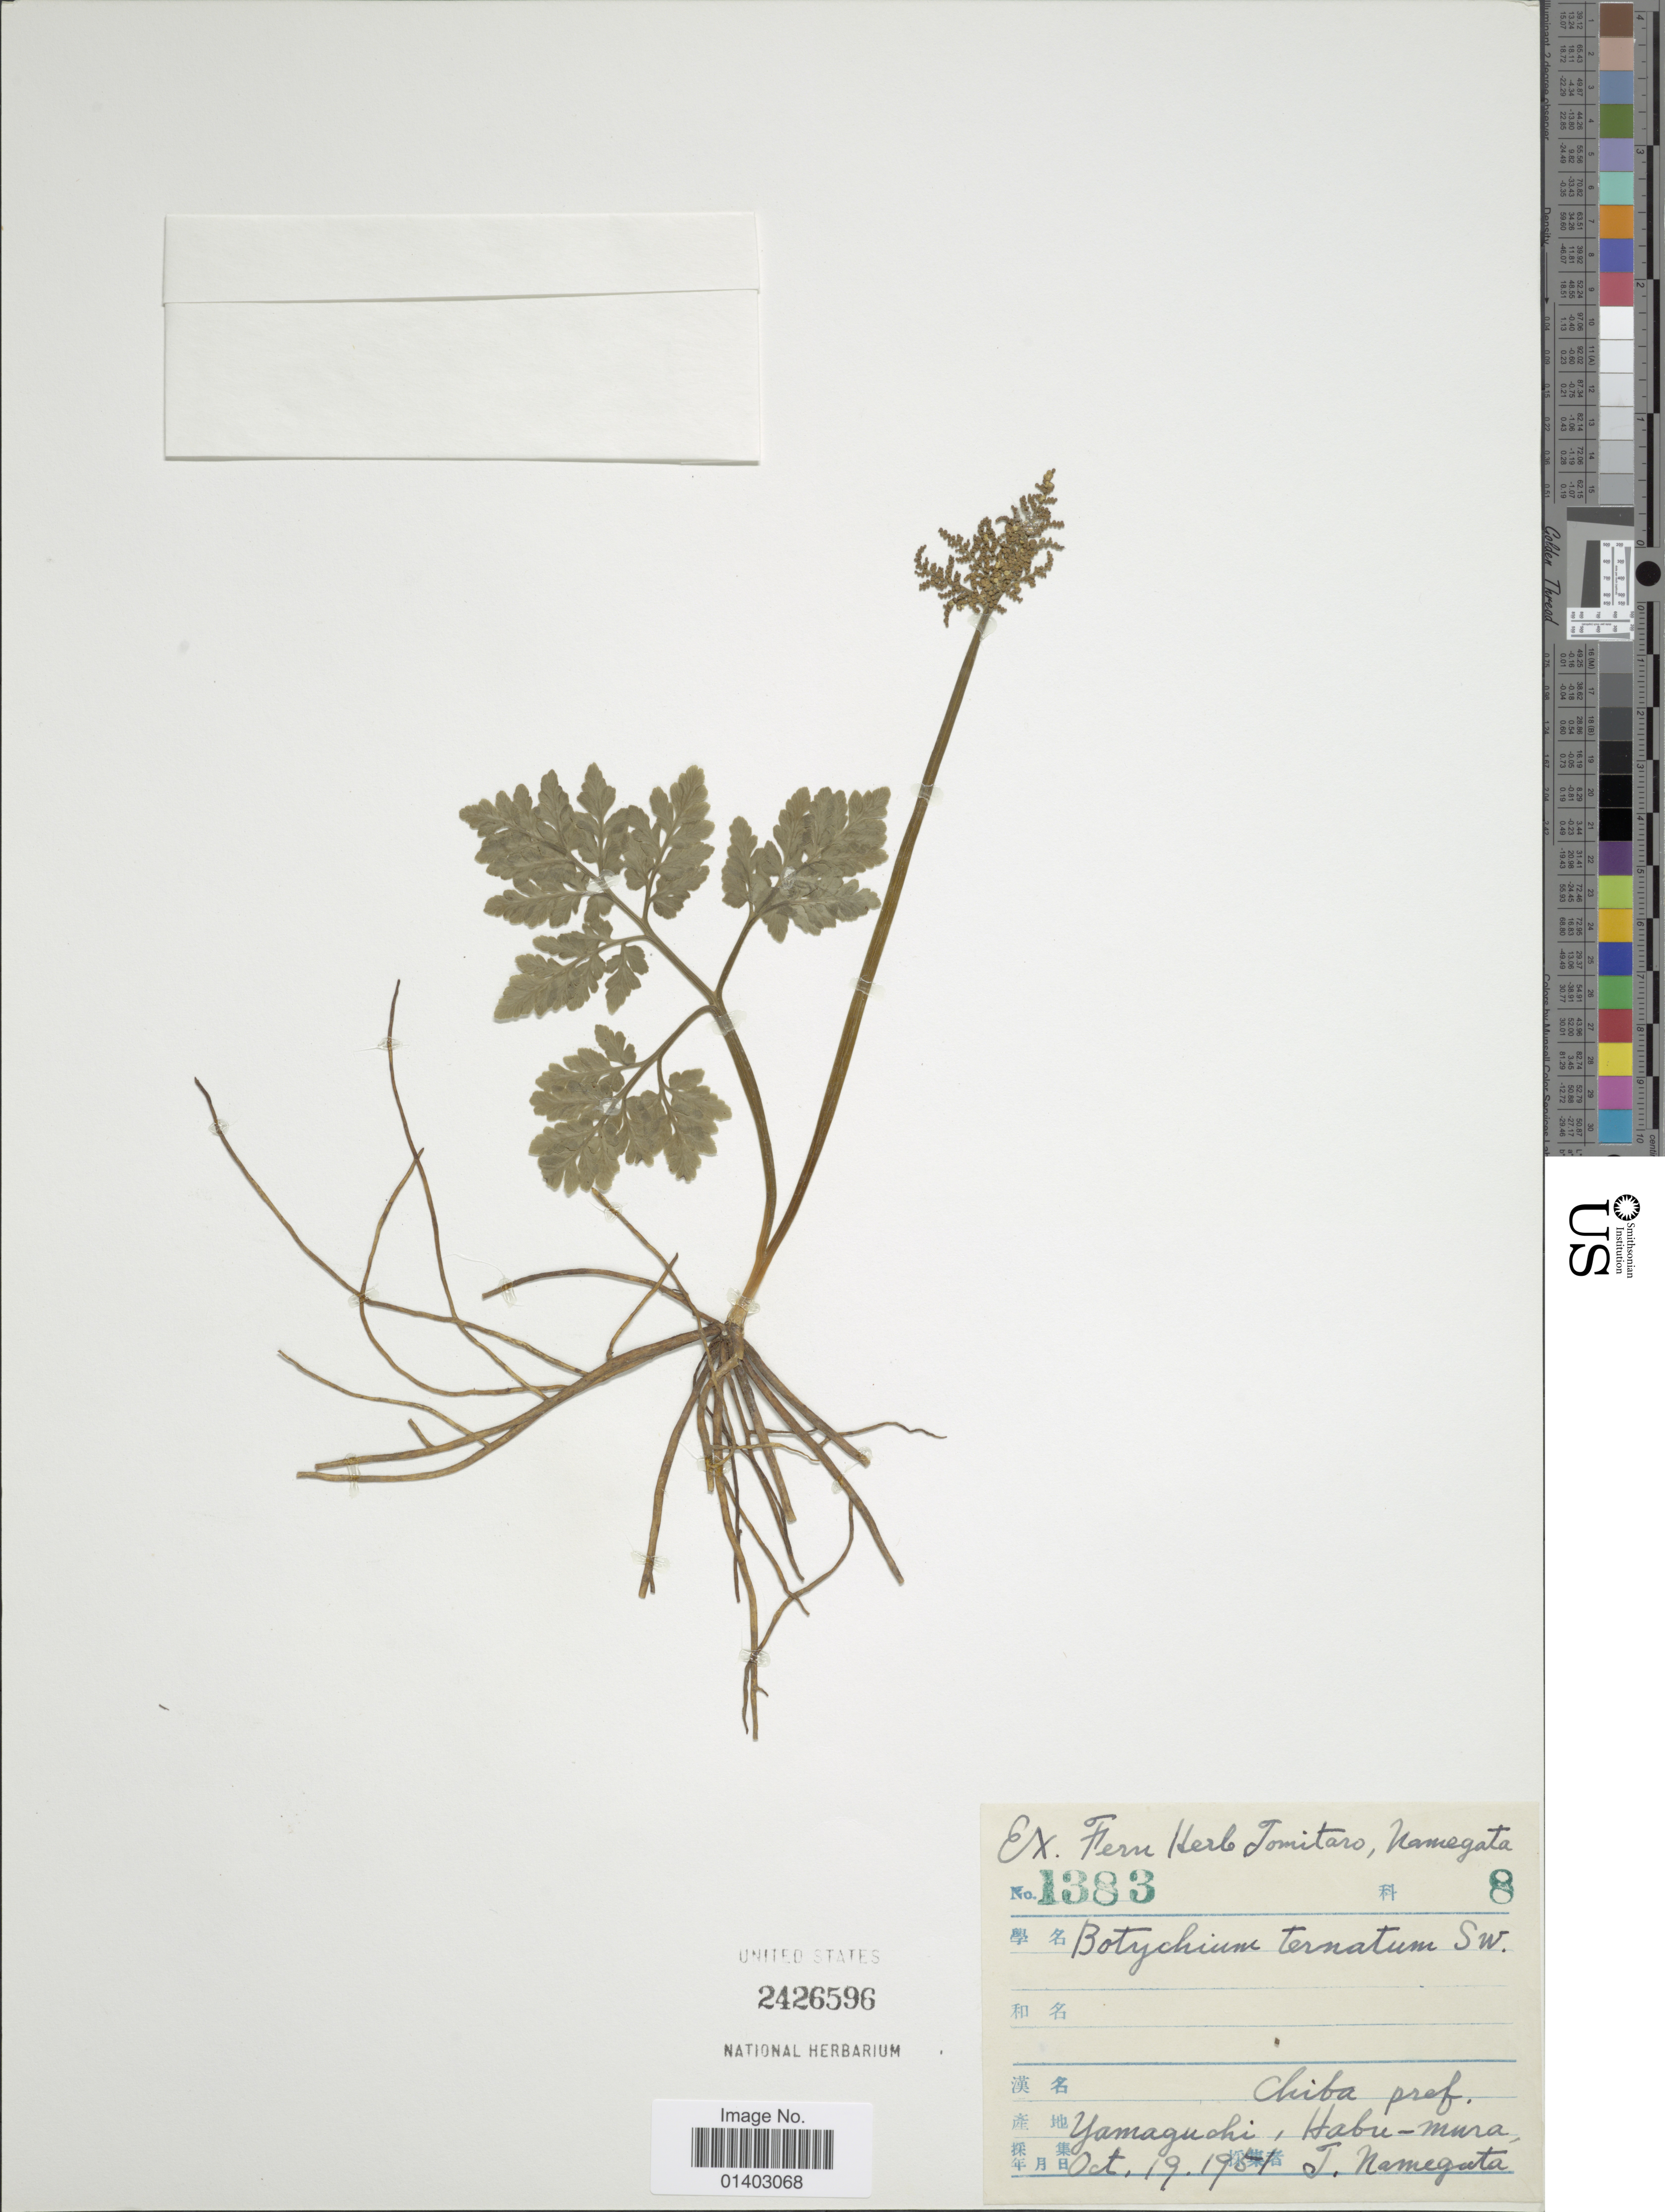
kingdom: Plantae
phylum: Tracheophyta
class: Polypodiopsida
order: Ophioglossales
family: Ophioglossaceae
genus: Botrychium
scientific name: Botrychium ternatum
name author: (Thunb.) Sw.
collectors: T. Namegata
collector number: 1383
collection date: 1951-10-19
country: Japan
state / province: Tiba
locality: Chiba Pref., Yamaguchi, Habu-mura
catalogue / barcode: US 2426596